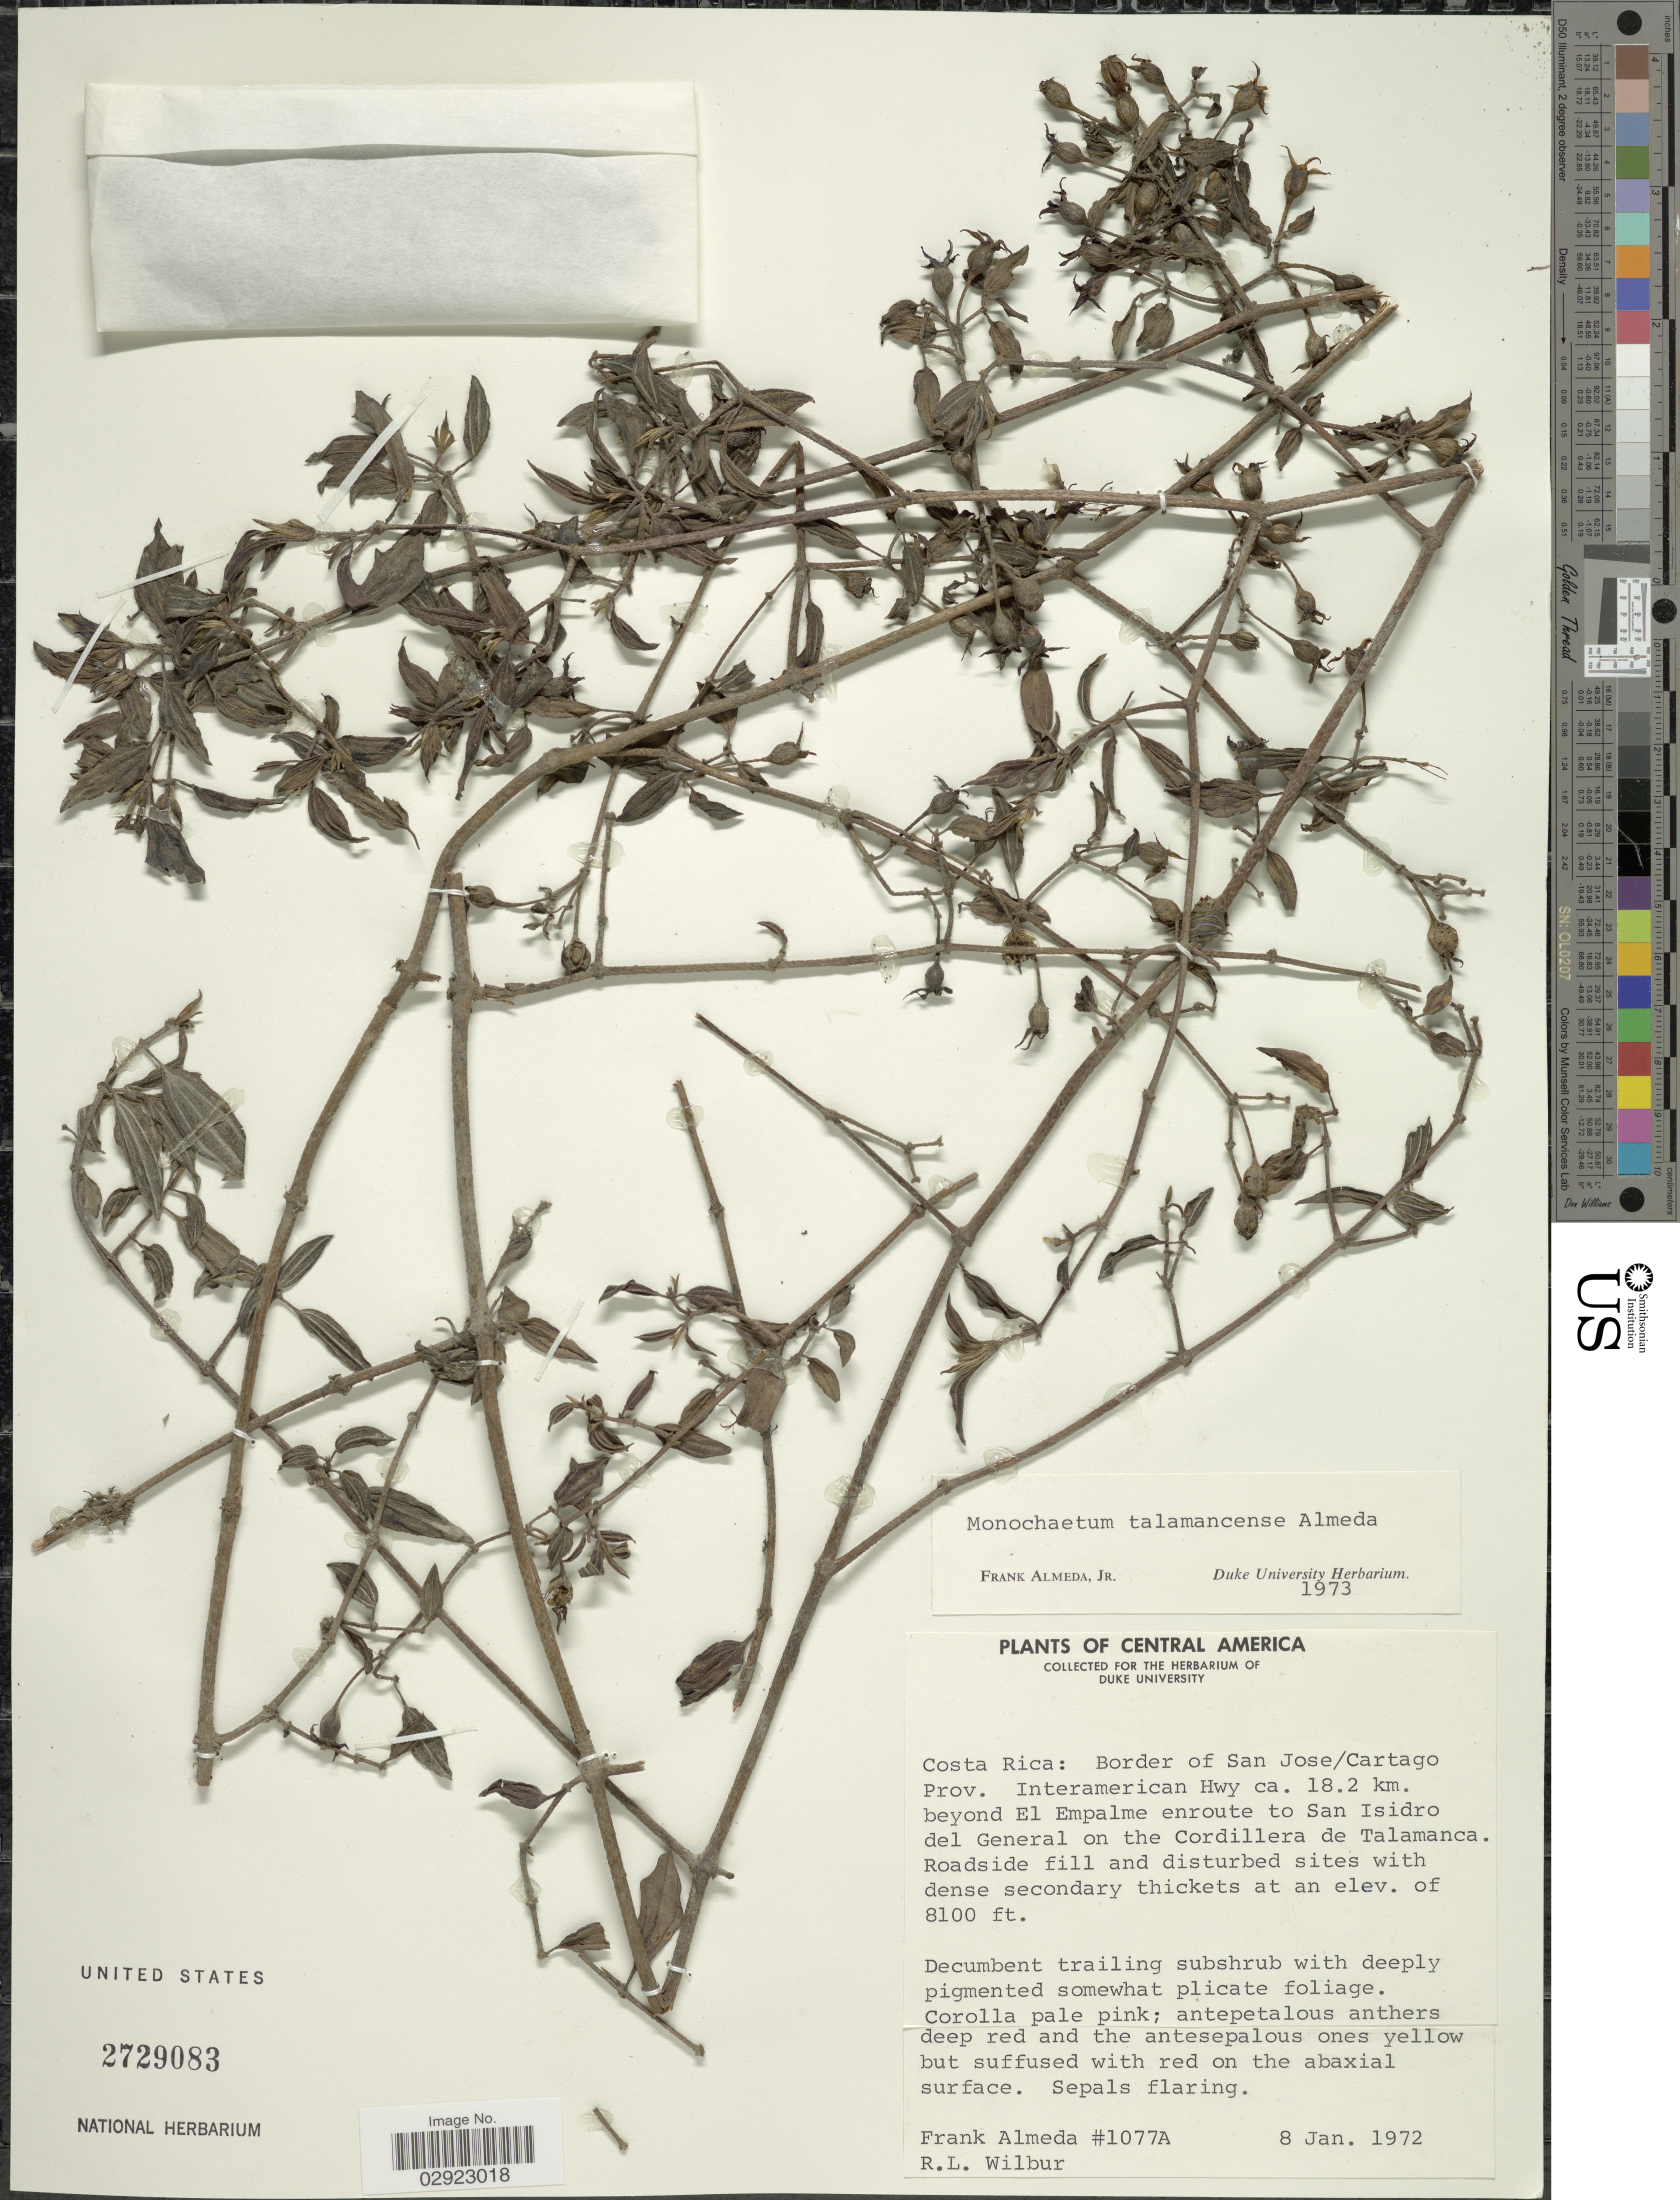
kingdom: Plantae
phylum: Tracheophyta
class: Magnoliopsida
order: Myrtales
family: Melastomataceae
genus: Monochaetum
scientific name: Monochaetum talamancense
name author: Almeda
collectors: F. Almeda & R. L. Wilbur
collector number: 1077A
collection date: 1972-01-08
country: Costa Rica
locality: Costa Rica: Border of San Jose/ Cartago Prov. Interamerican Hwy ca. 18.2 km. beyond El Empalme enroute to San Isidro del General on the Cordillera de Talamanca.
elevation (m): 2469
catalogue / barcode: US 2729083